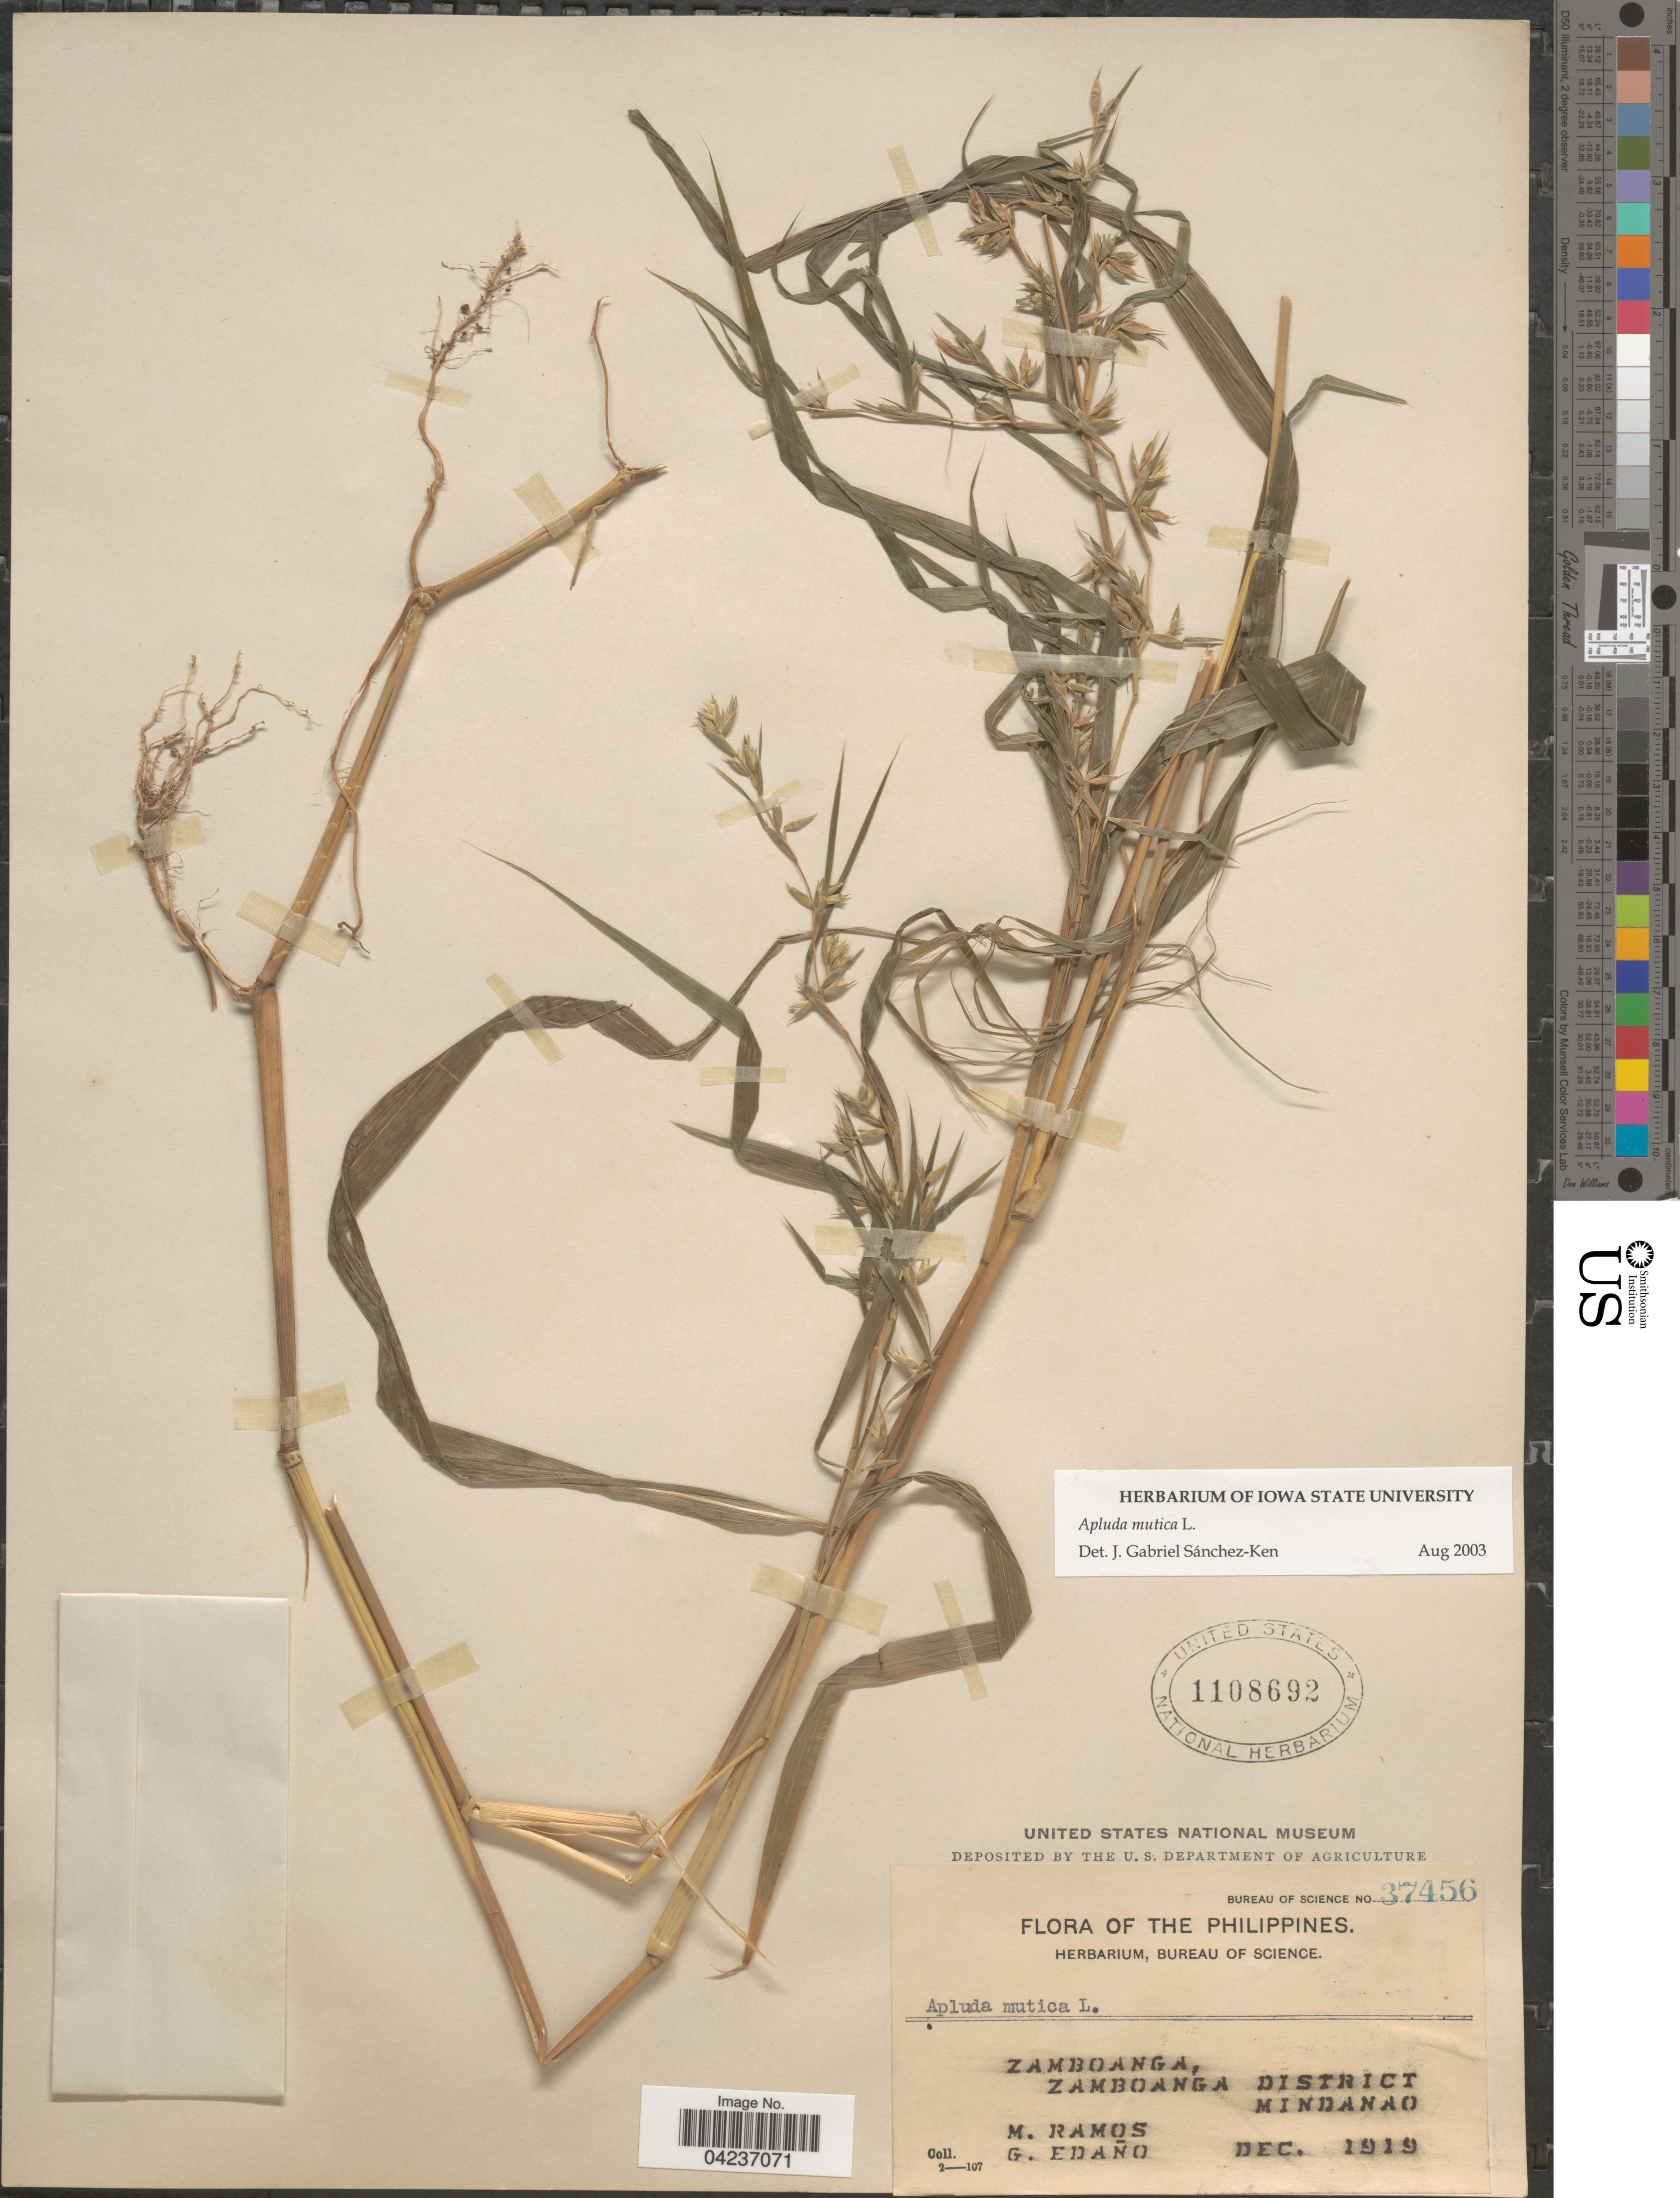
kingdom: Plantae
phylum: Tracheophyta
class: Liliopsida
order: Poales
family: Poaceae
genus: Apluda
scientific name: Apluda mutica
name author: L.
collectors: M. Ramos & G. Edaño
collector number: Bureau of Science 37456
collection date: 1919-12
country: Philippines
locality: Zamboanga, Zamboanga District. Mindanao.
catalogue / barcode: US 1108692